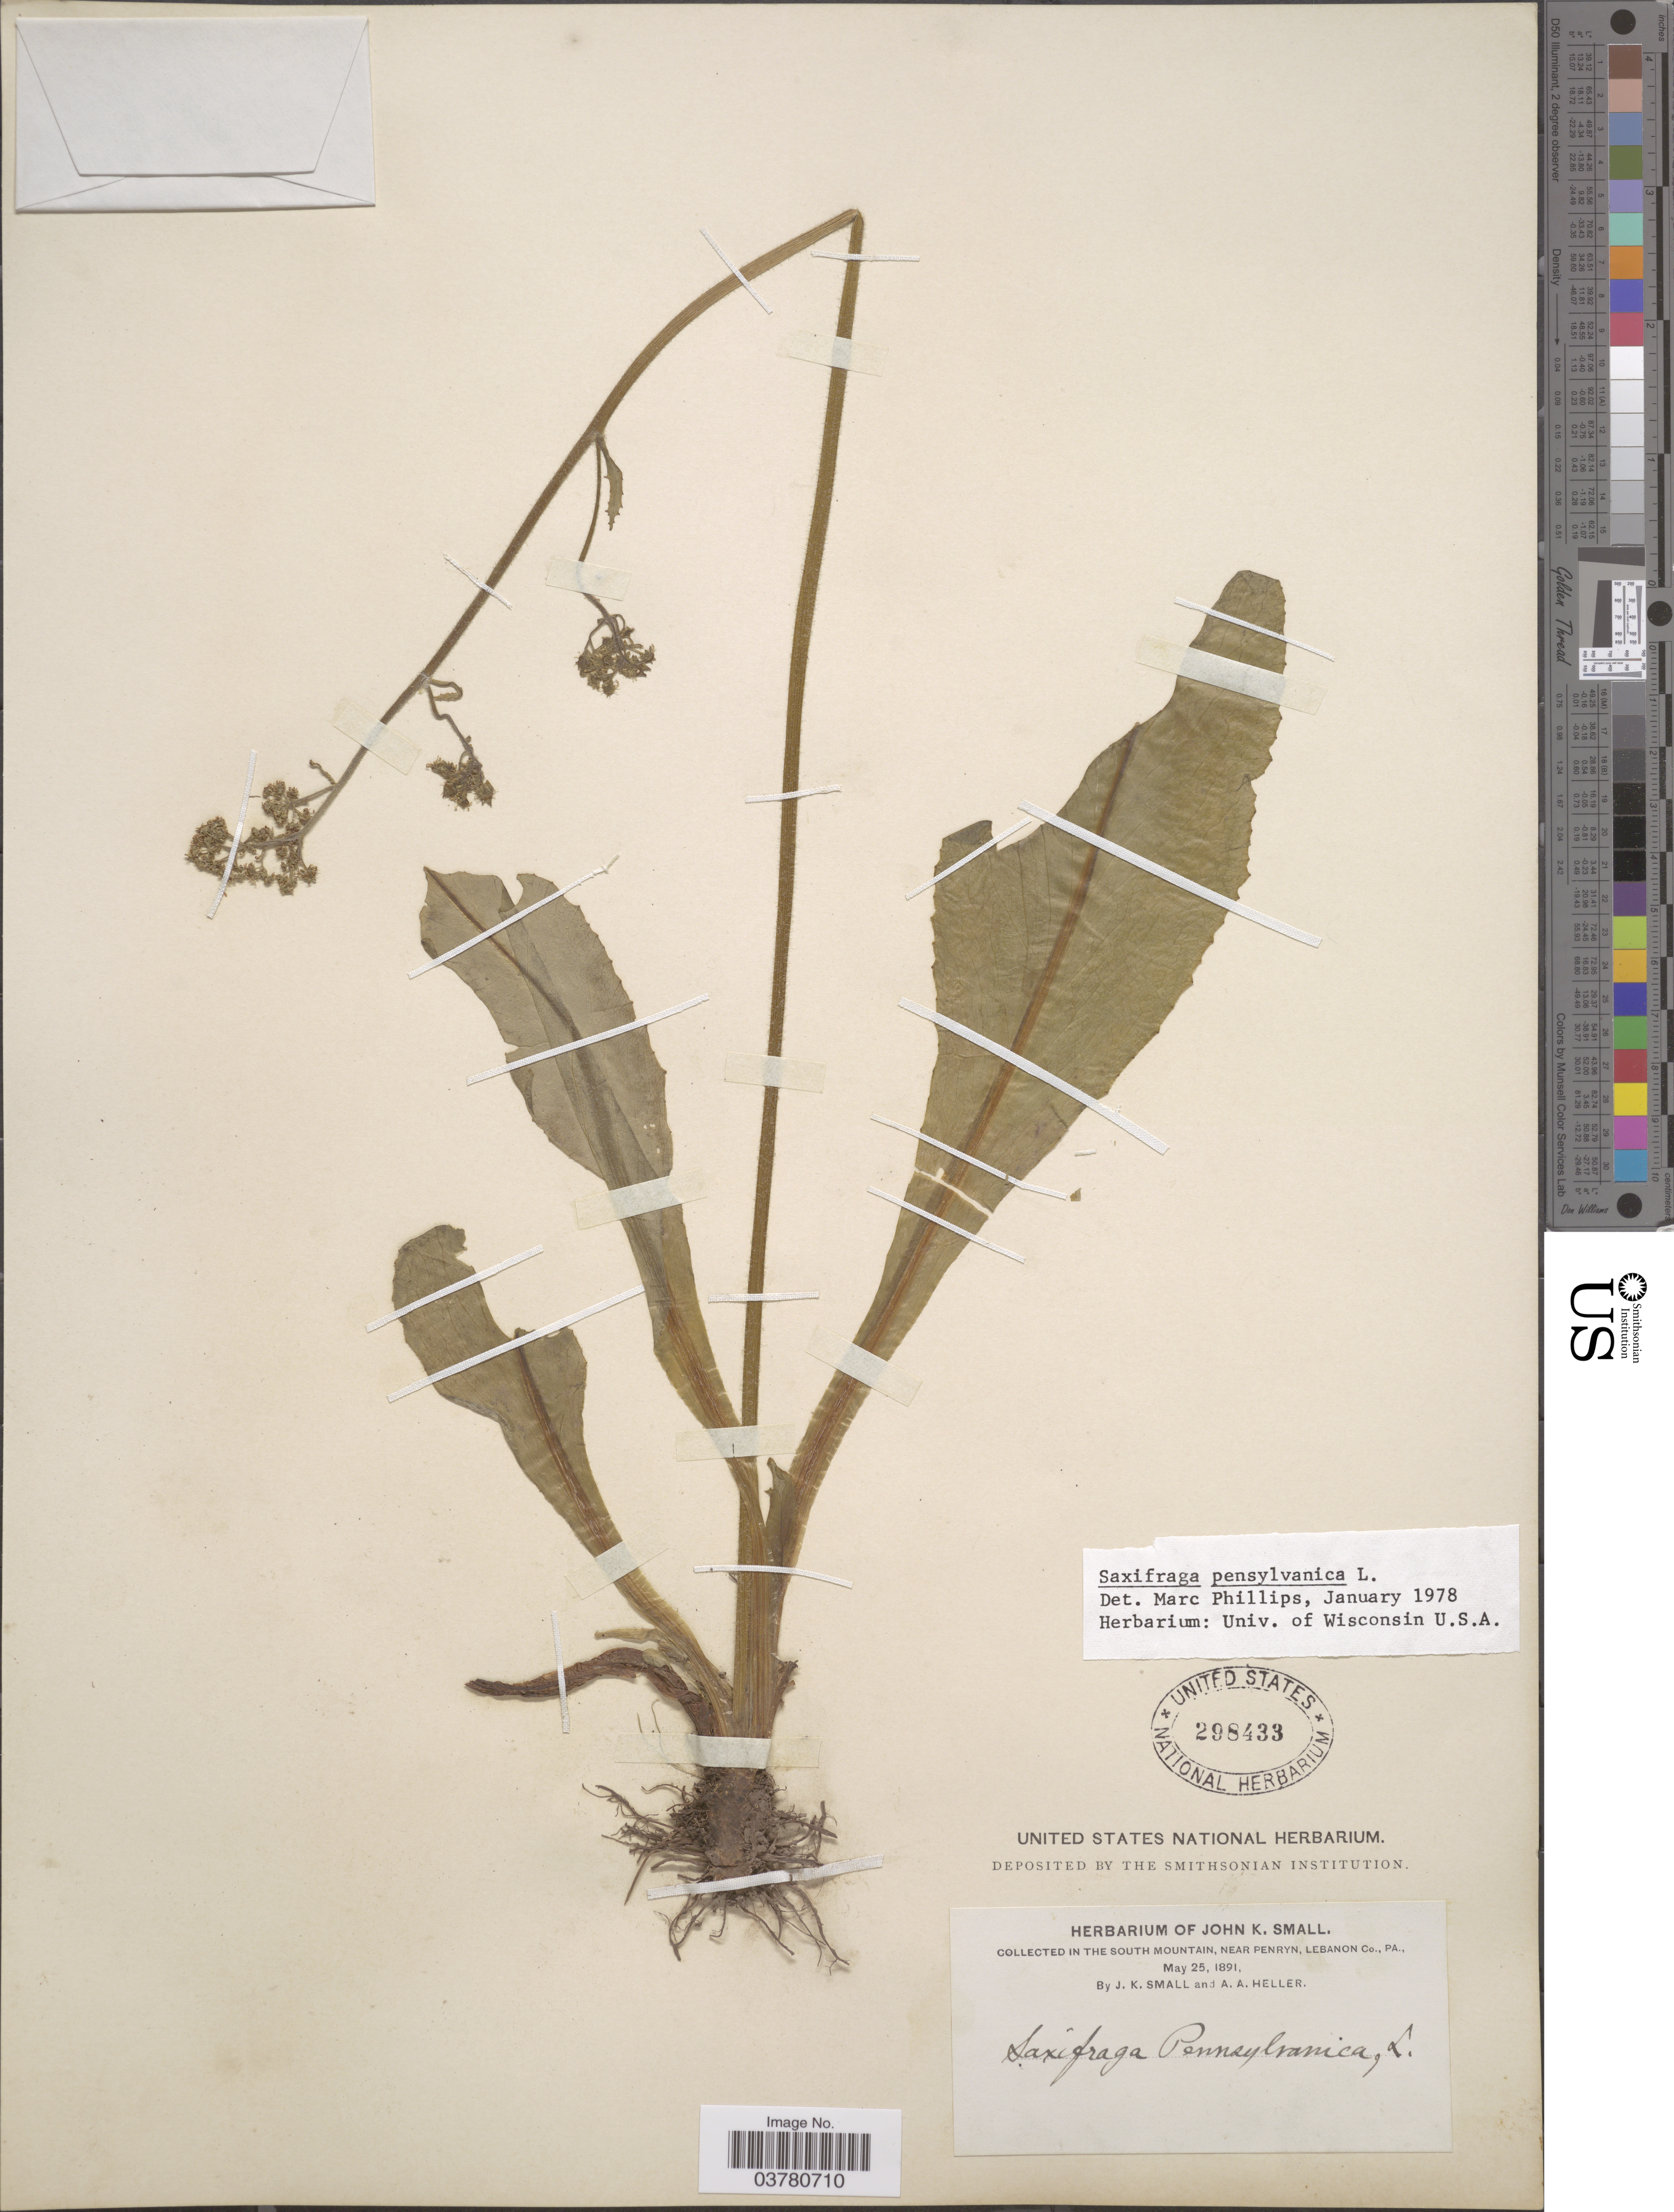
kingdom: Plantae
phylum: Tracheophyta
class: Magnoliopsida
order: Saxifragales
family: Saxifragaceae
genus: Micranthes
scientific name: Micranthes pensylvanica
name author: (L.) Haw.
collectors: J. K. Small & A. A. Heller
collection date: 1891-05-25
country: United States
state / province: Pennsylvania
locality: In the South Mountain, near Penryn, Lebanon Co.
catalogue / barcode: US 298433